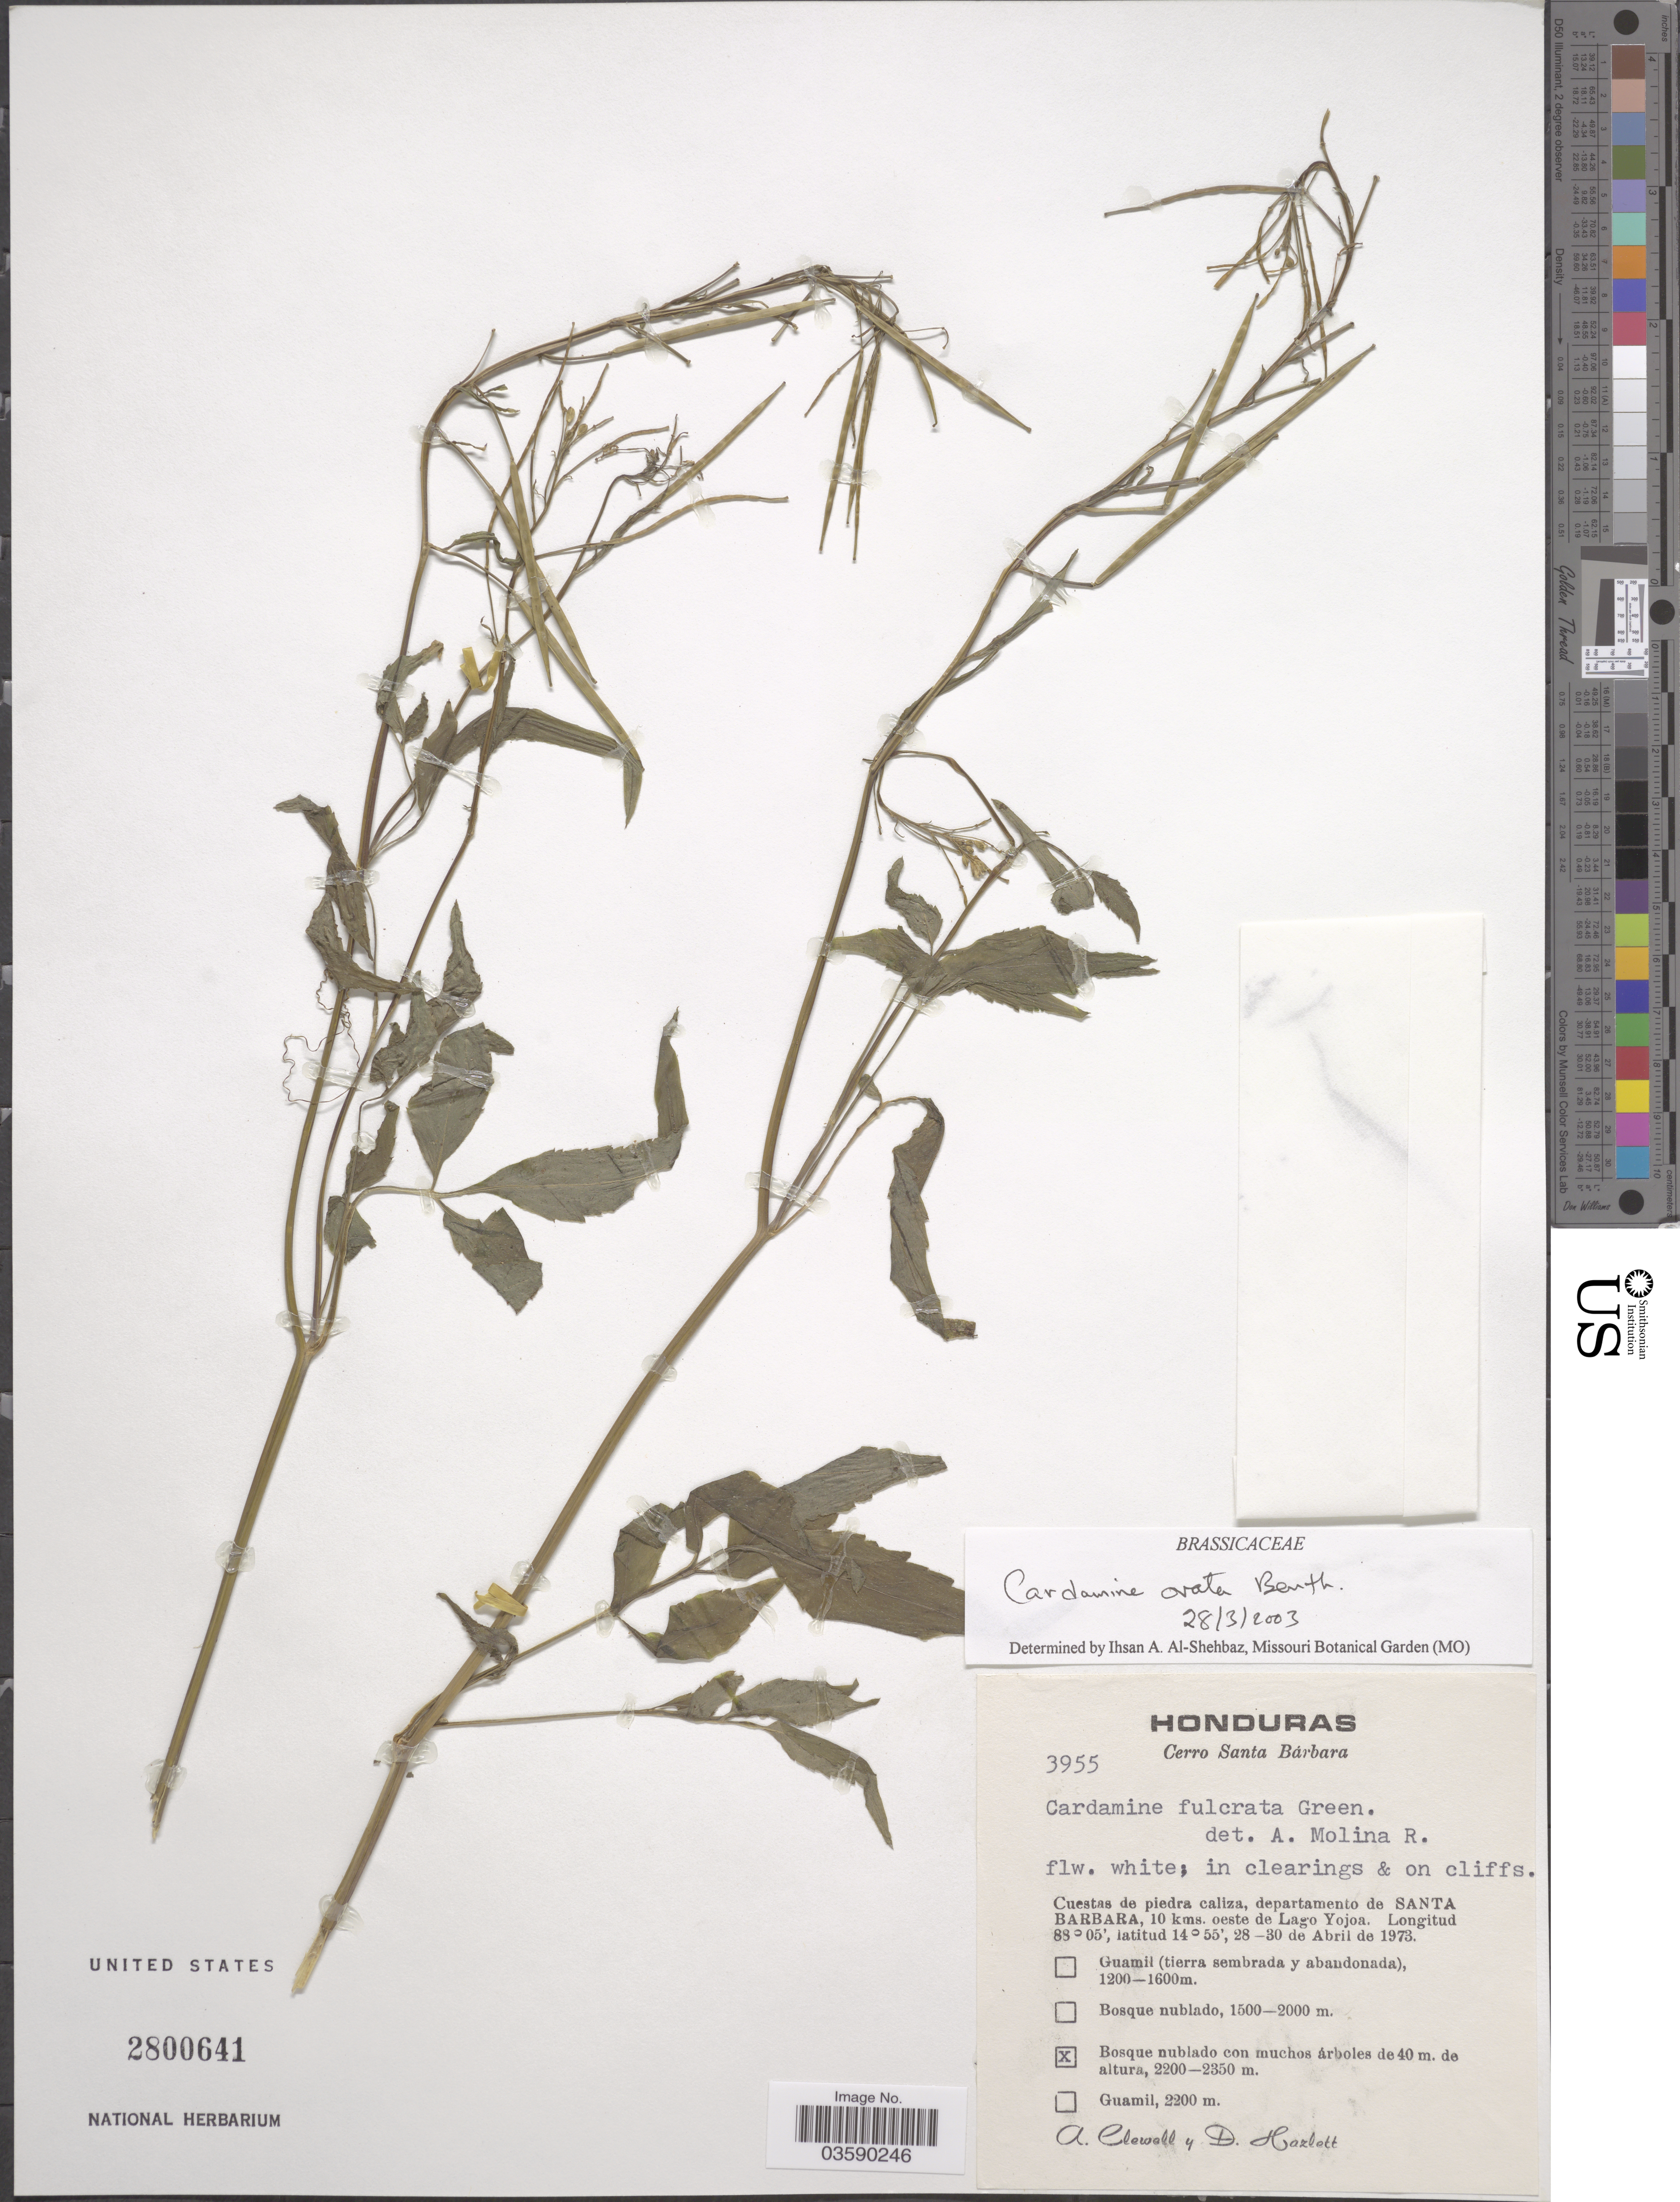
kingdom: Plantae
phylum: Tracheophyta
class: Magnoliopsida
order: Brassicales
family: Brassicaceae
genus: Cardamine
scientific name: Cardamine ovata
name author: Benth.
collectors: A. Clewell & D. Hazlett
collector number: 3955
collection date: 1973-04-28/1973-04-30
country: Honduras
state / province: Santa Barbara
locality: Cuestas de piedra caliza, departamento de Santa Barbara, 10 kms. oeste de Lago Yojoa.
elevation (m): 2200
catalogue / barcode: US 2800641